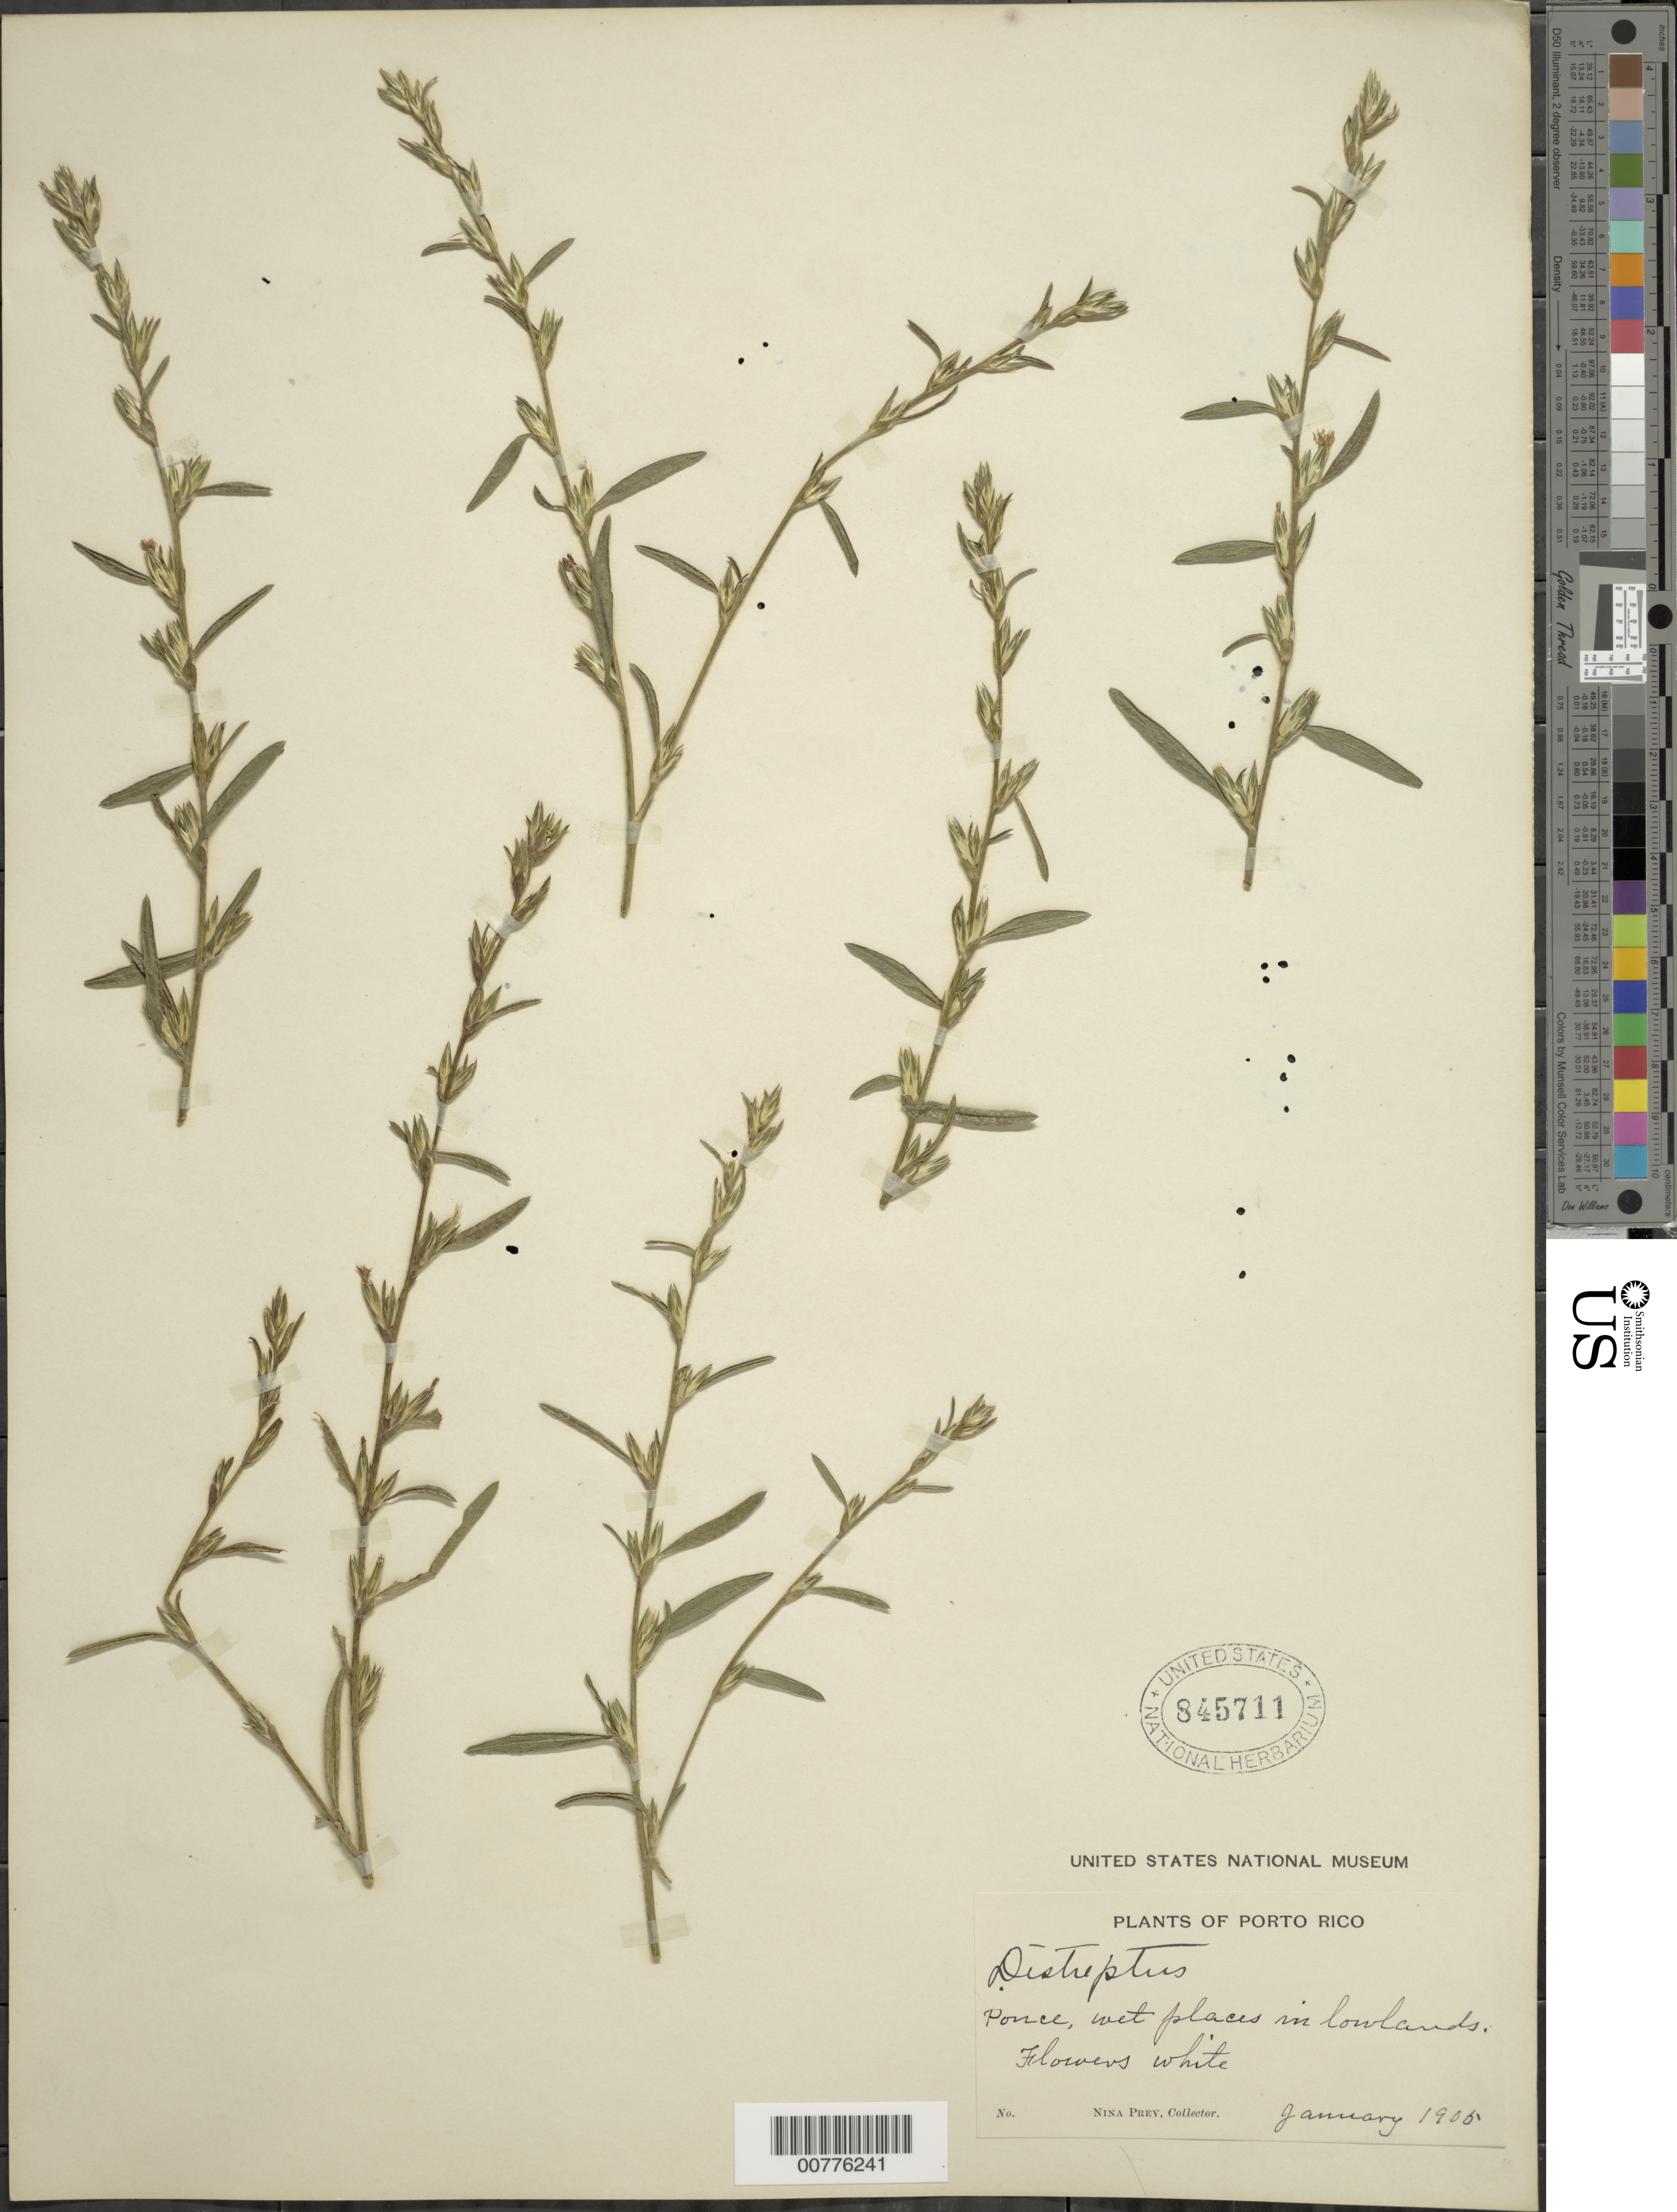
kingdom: Plantae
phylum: Tracheophyta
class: Magnoliopsida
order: Asterales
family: Asteraceae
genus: Pseudelephantopus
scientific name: Pseudelephantopus spicatus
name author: (Juss. ex Aubl.) C.F. Baker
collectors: N. Prey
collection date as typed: Jan 1905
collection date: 1905-01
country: Puerto Rico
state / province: Ponce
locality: Ponce, wet places in lowlands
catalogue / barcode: US 845711